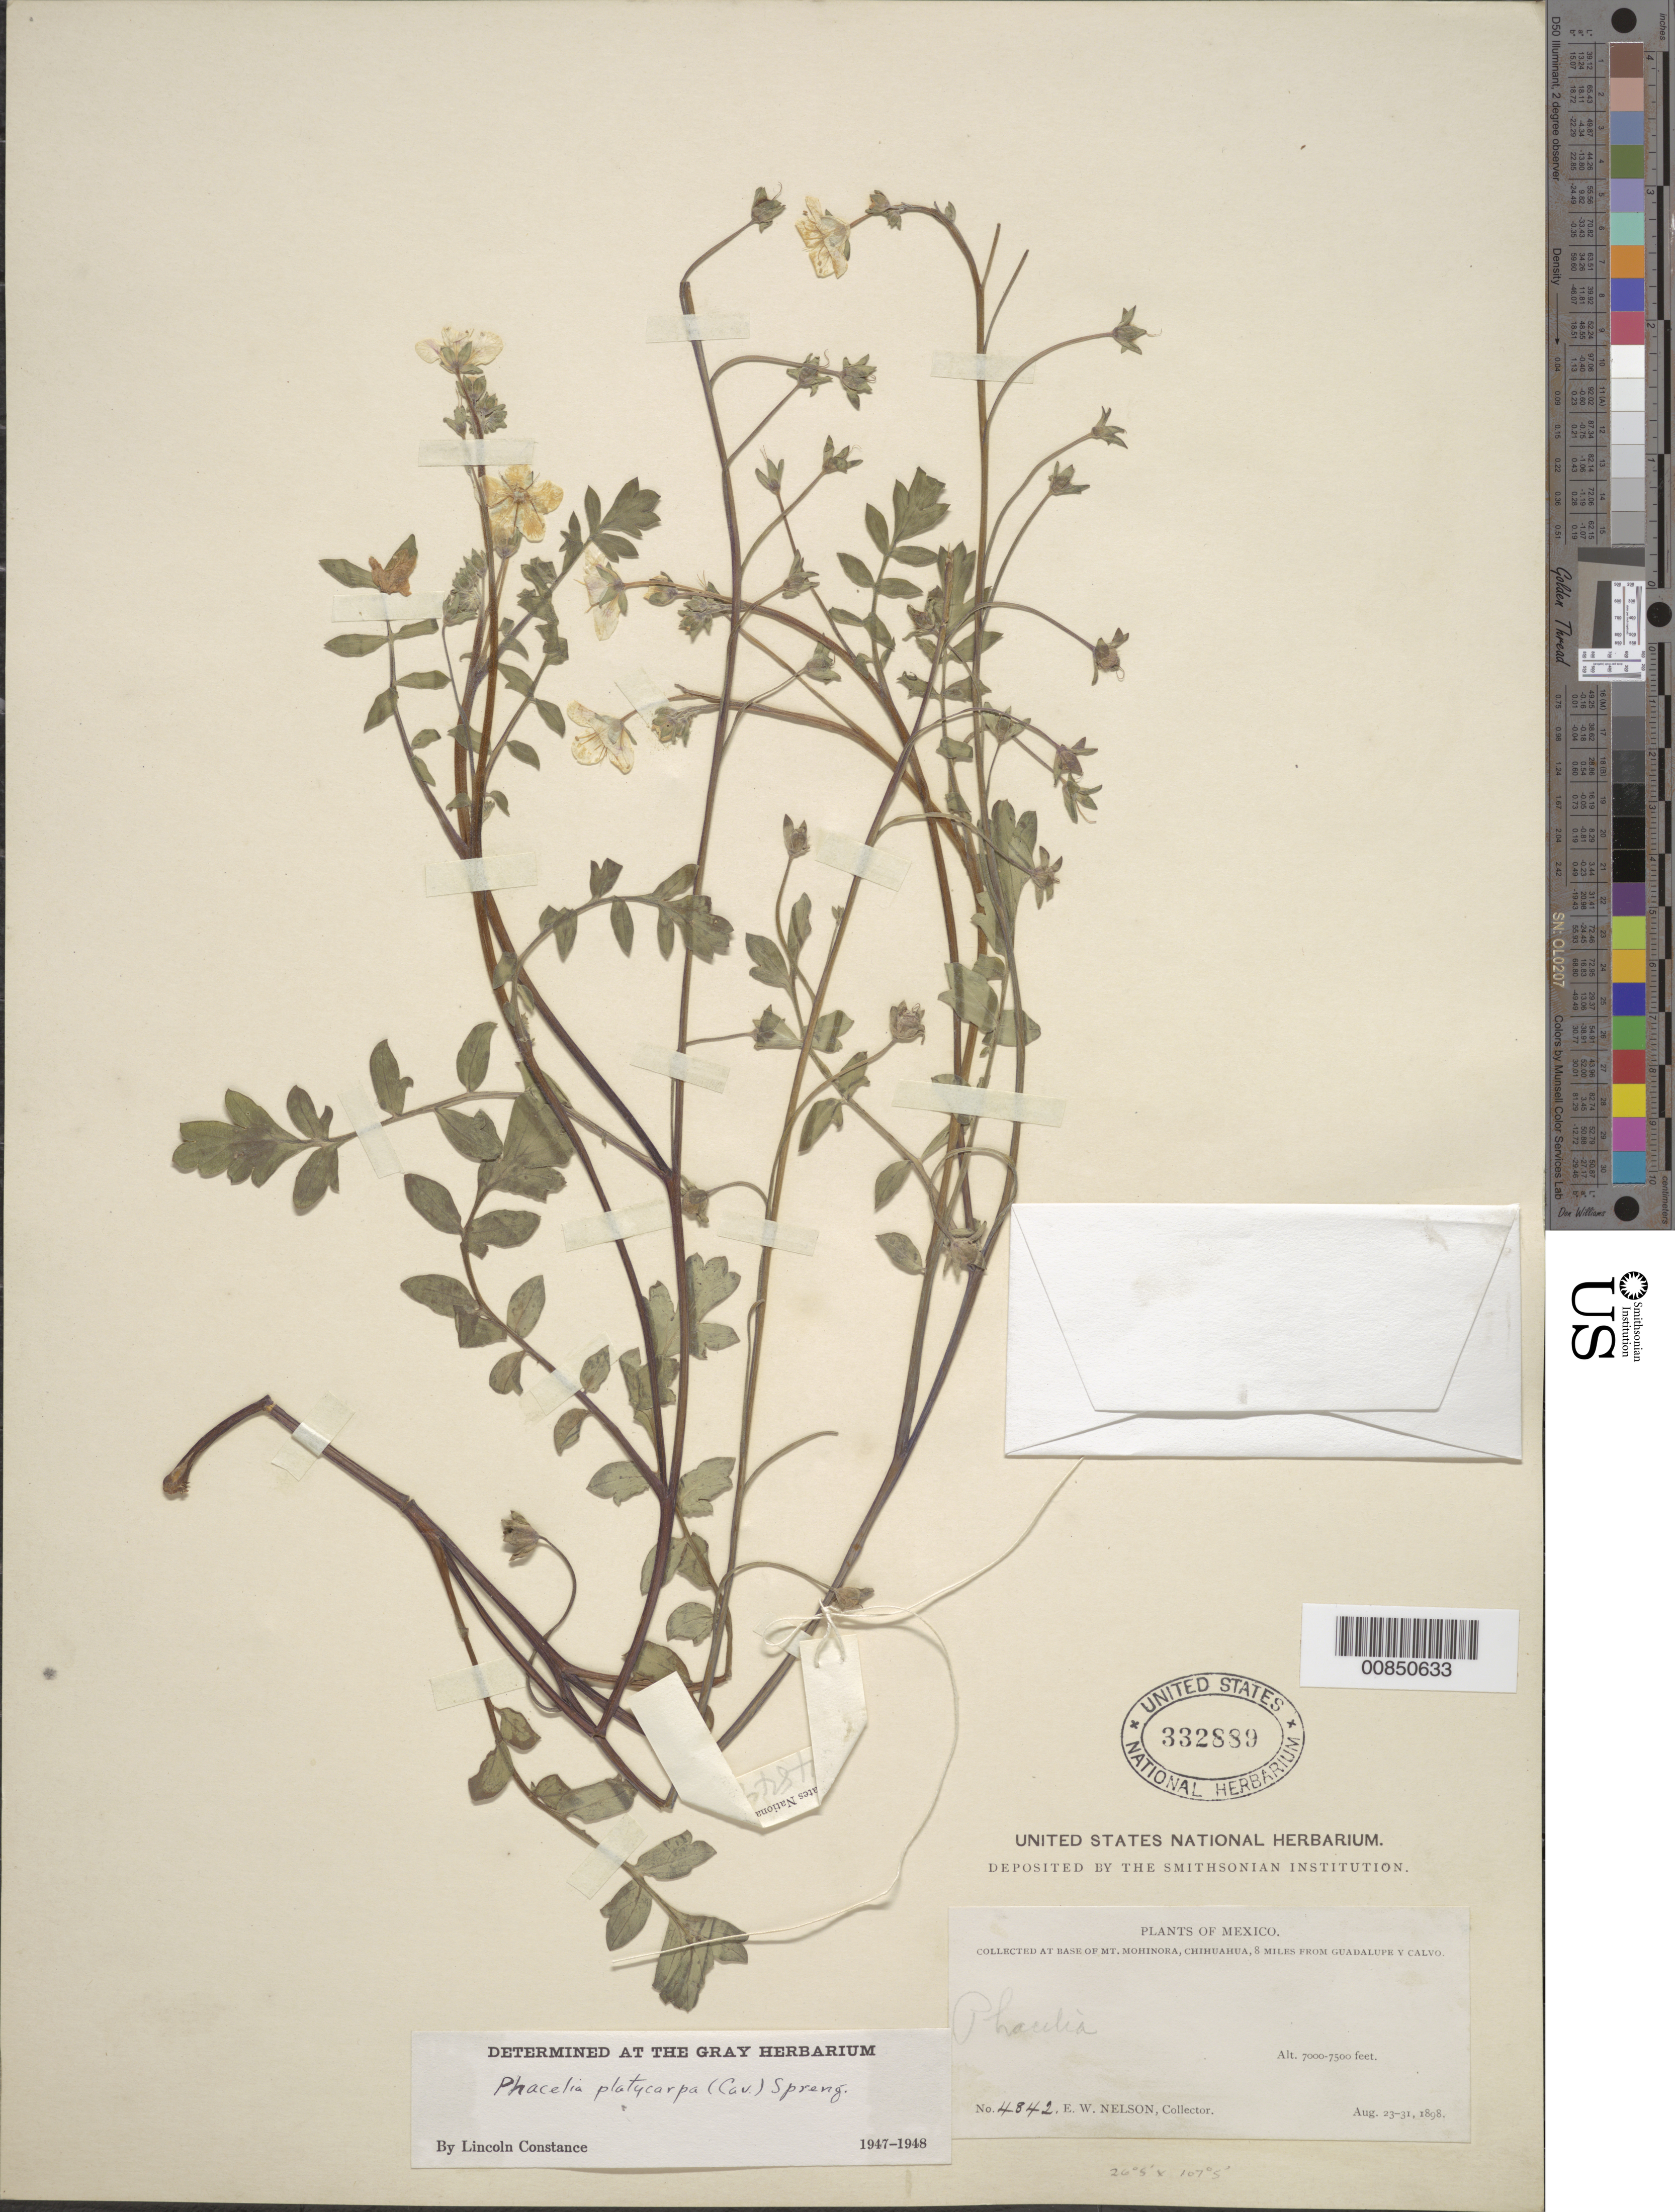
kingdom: Plantae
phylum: Tracheophyta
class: Magnoliopsida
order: Boraginales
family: Hydrophyllaceae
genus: Phacelia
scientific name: Phacelia platycarpa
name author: (Cav.) Spreng.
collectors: E. W. Nelson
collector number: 4842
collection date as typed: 23 Aug 1898 to 31 Aug 1898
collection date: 1898-08-23/1898-08-31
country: Mexico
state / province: Chihuahua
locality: Base of Mt. Mohinora, Chihuahua, 8 miles from Guadalupe y Calvo.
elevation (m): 2134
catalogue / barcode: US 332889